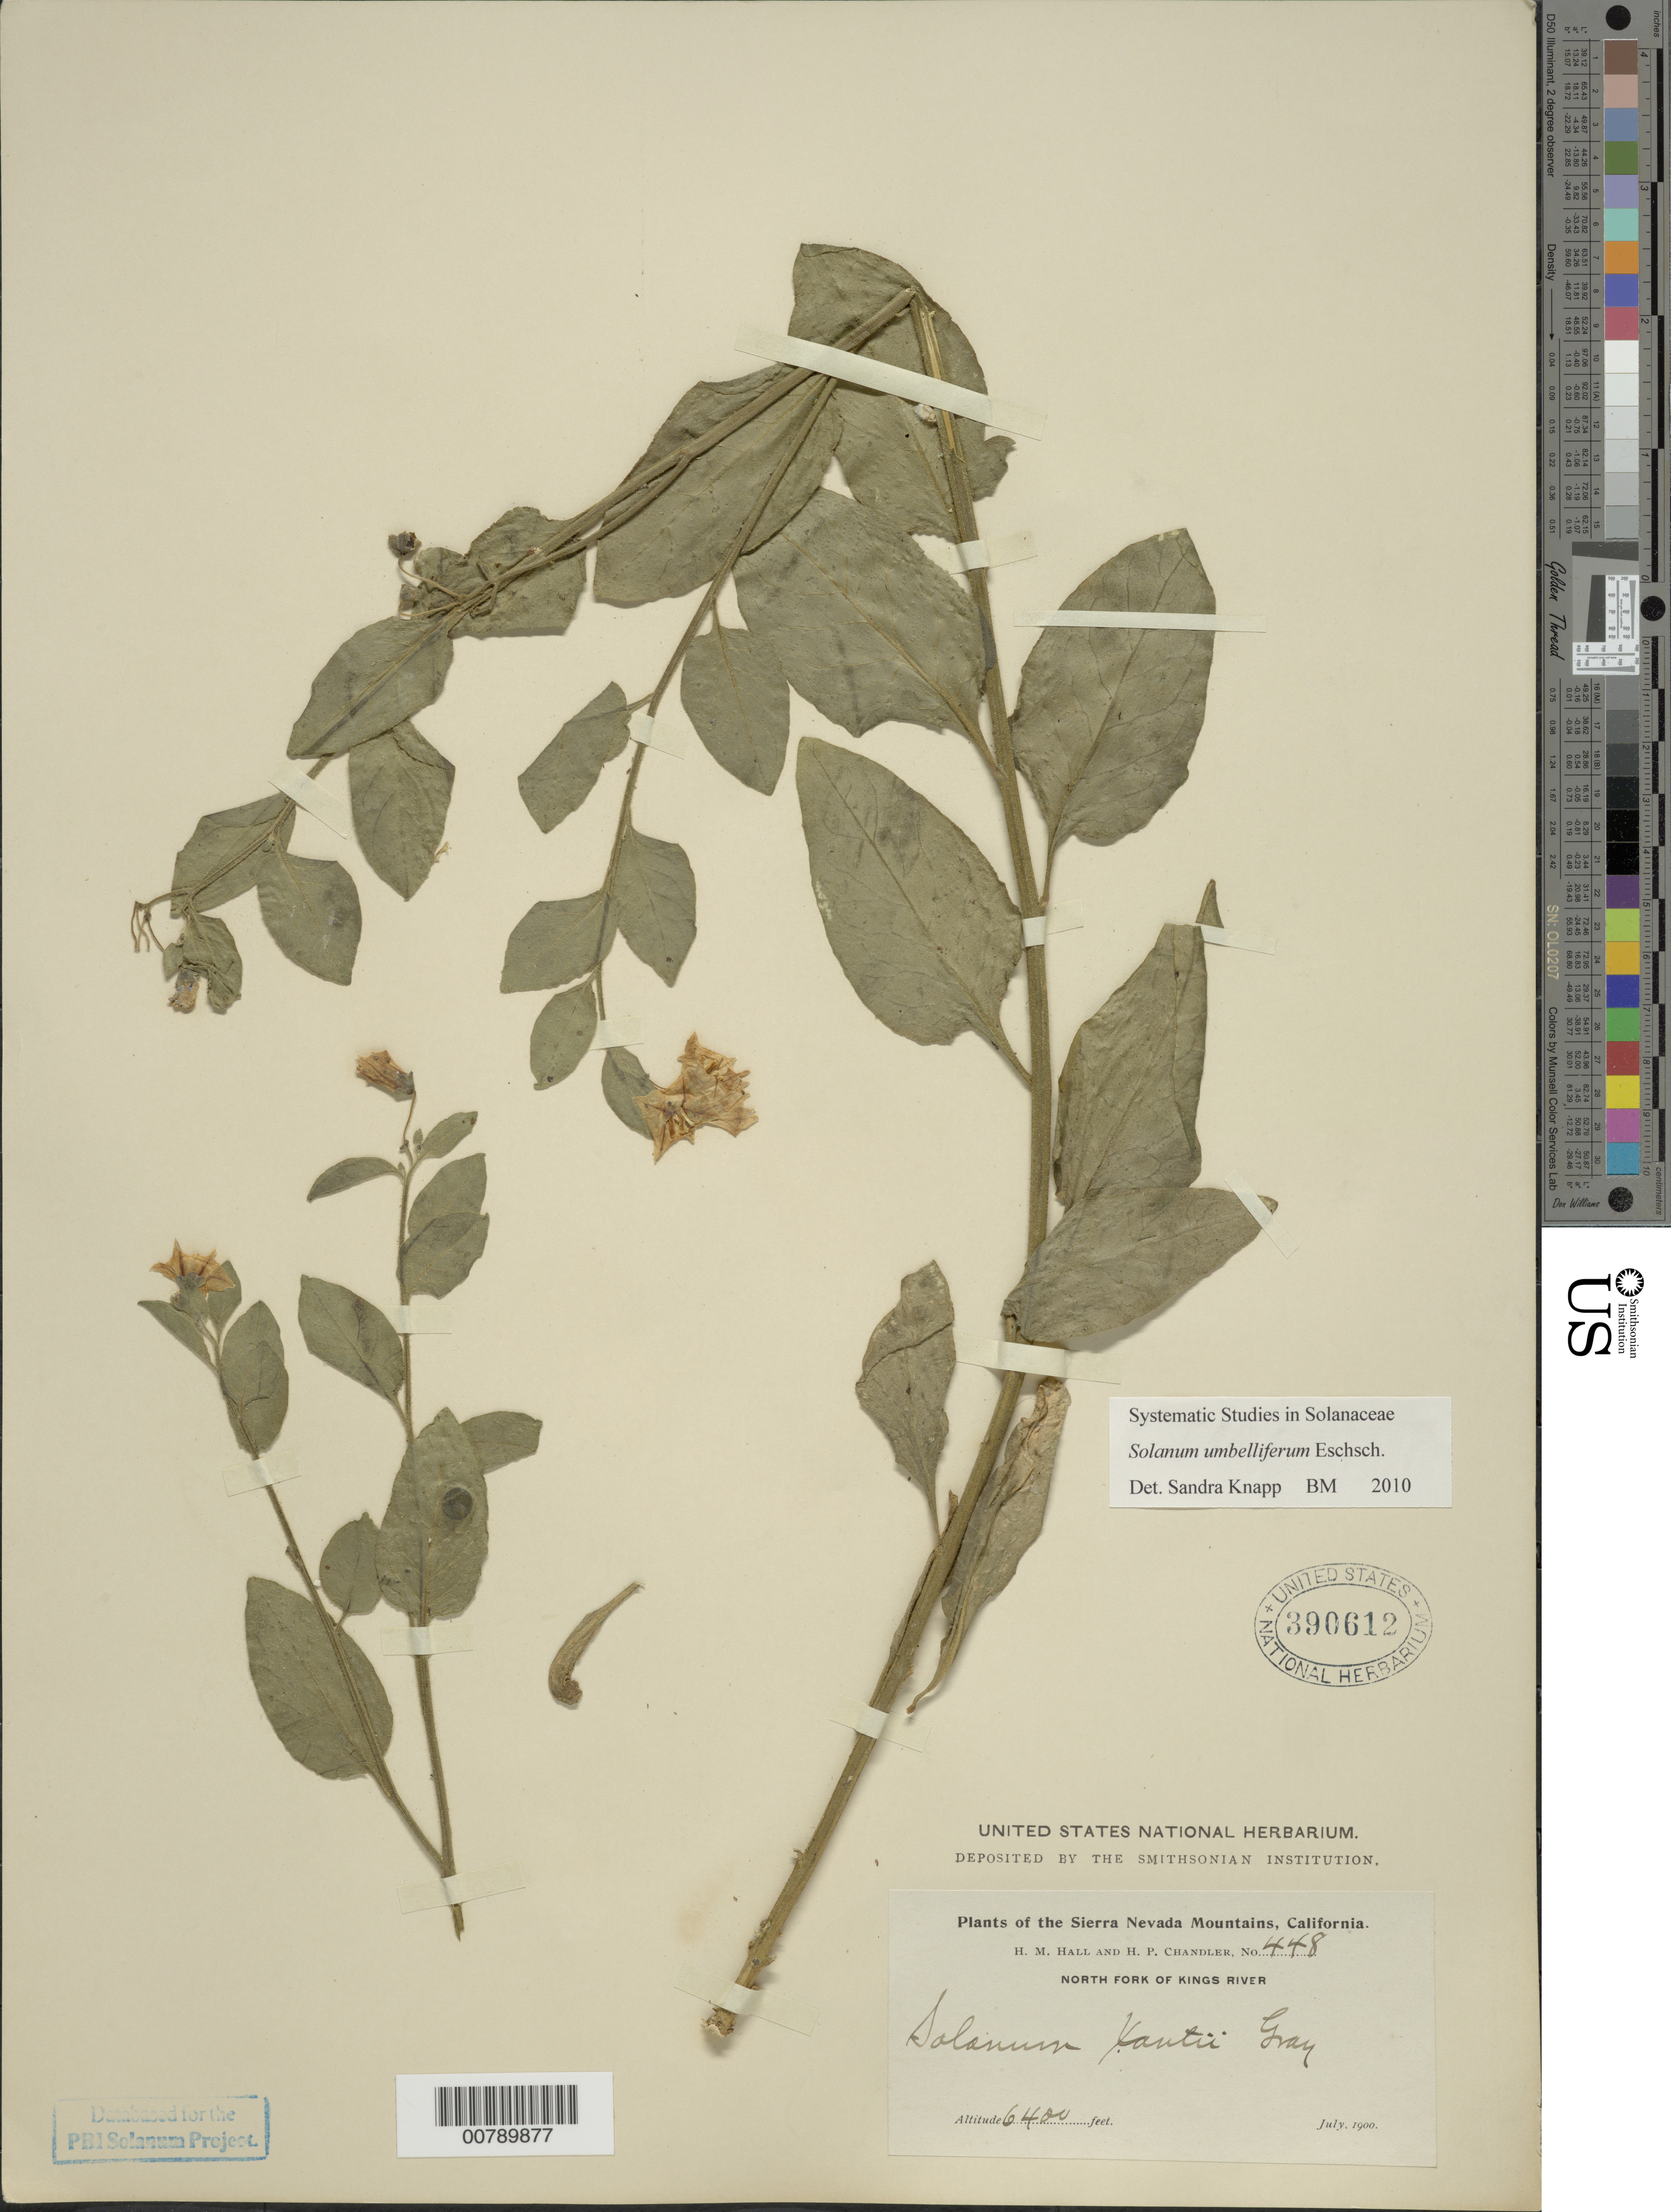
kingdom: Plantae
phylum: Tracheophyta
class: Magnoliopsida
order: Solanales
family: Solanaceae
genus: Solanum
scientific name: Solanum umbelliferum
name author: Eschsch.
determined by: Knapp, S. D.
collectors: H. M. Hall & H. Chandler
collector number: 448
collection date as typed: Jul 1900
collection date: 1900-07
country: United States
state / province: California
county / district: Fresno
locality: North Fork of Kings River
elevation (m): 1951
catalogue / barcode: US 390612